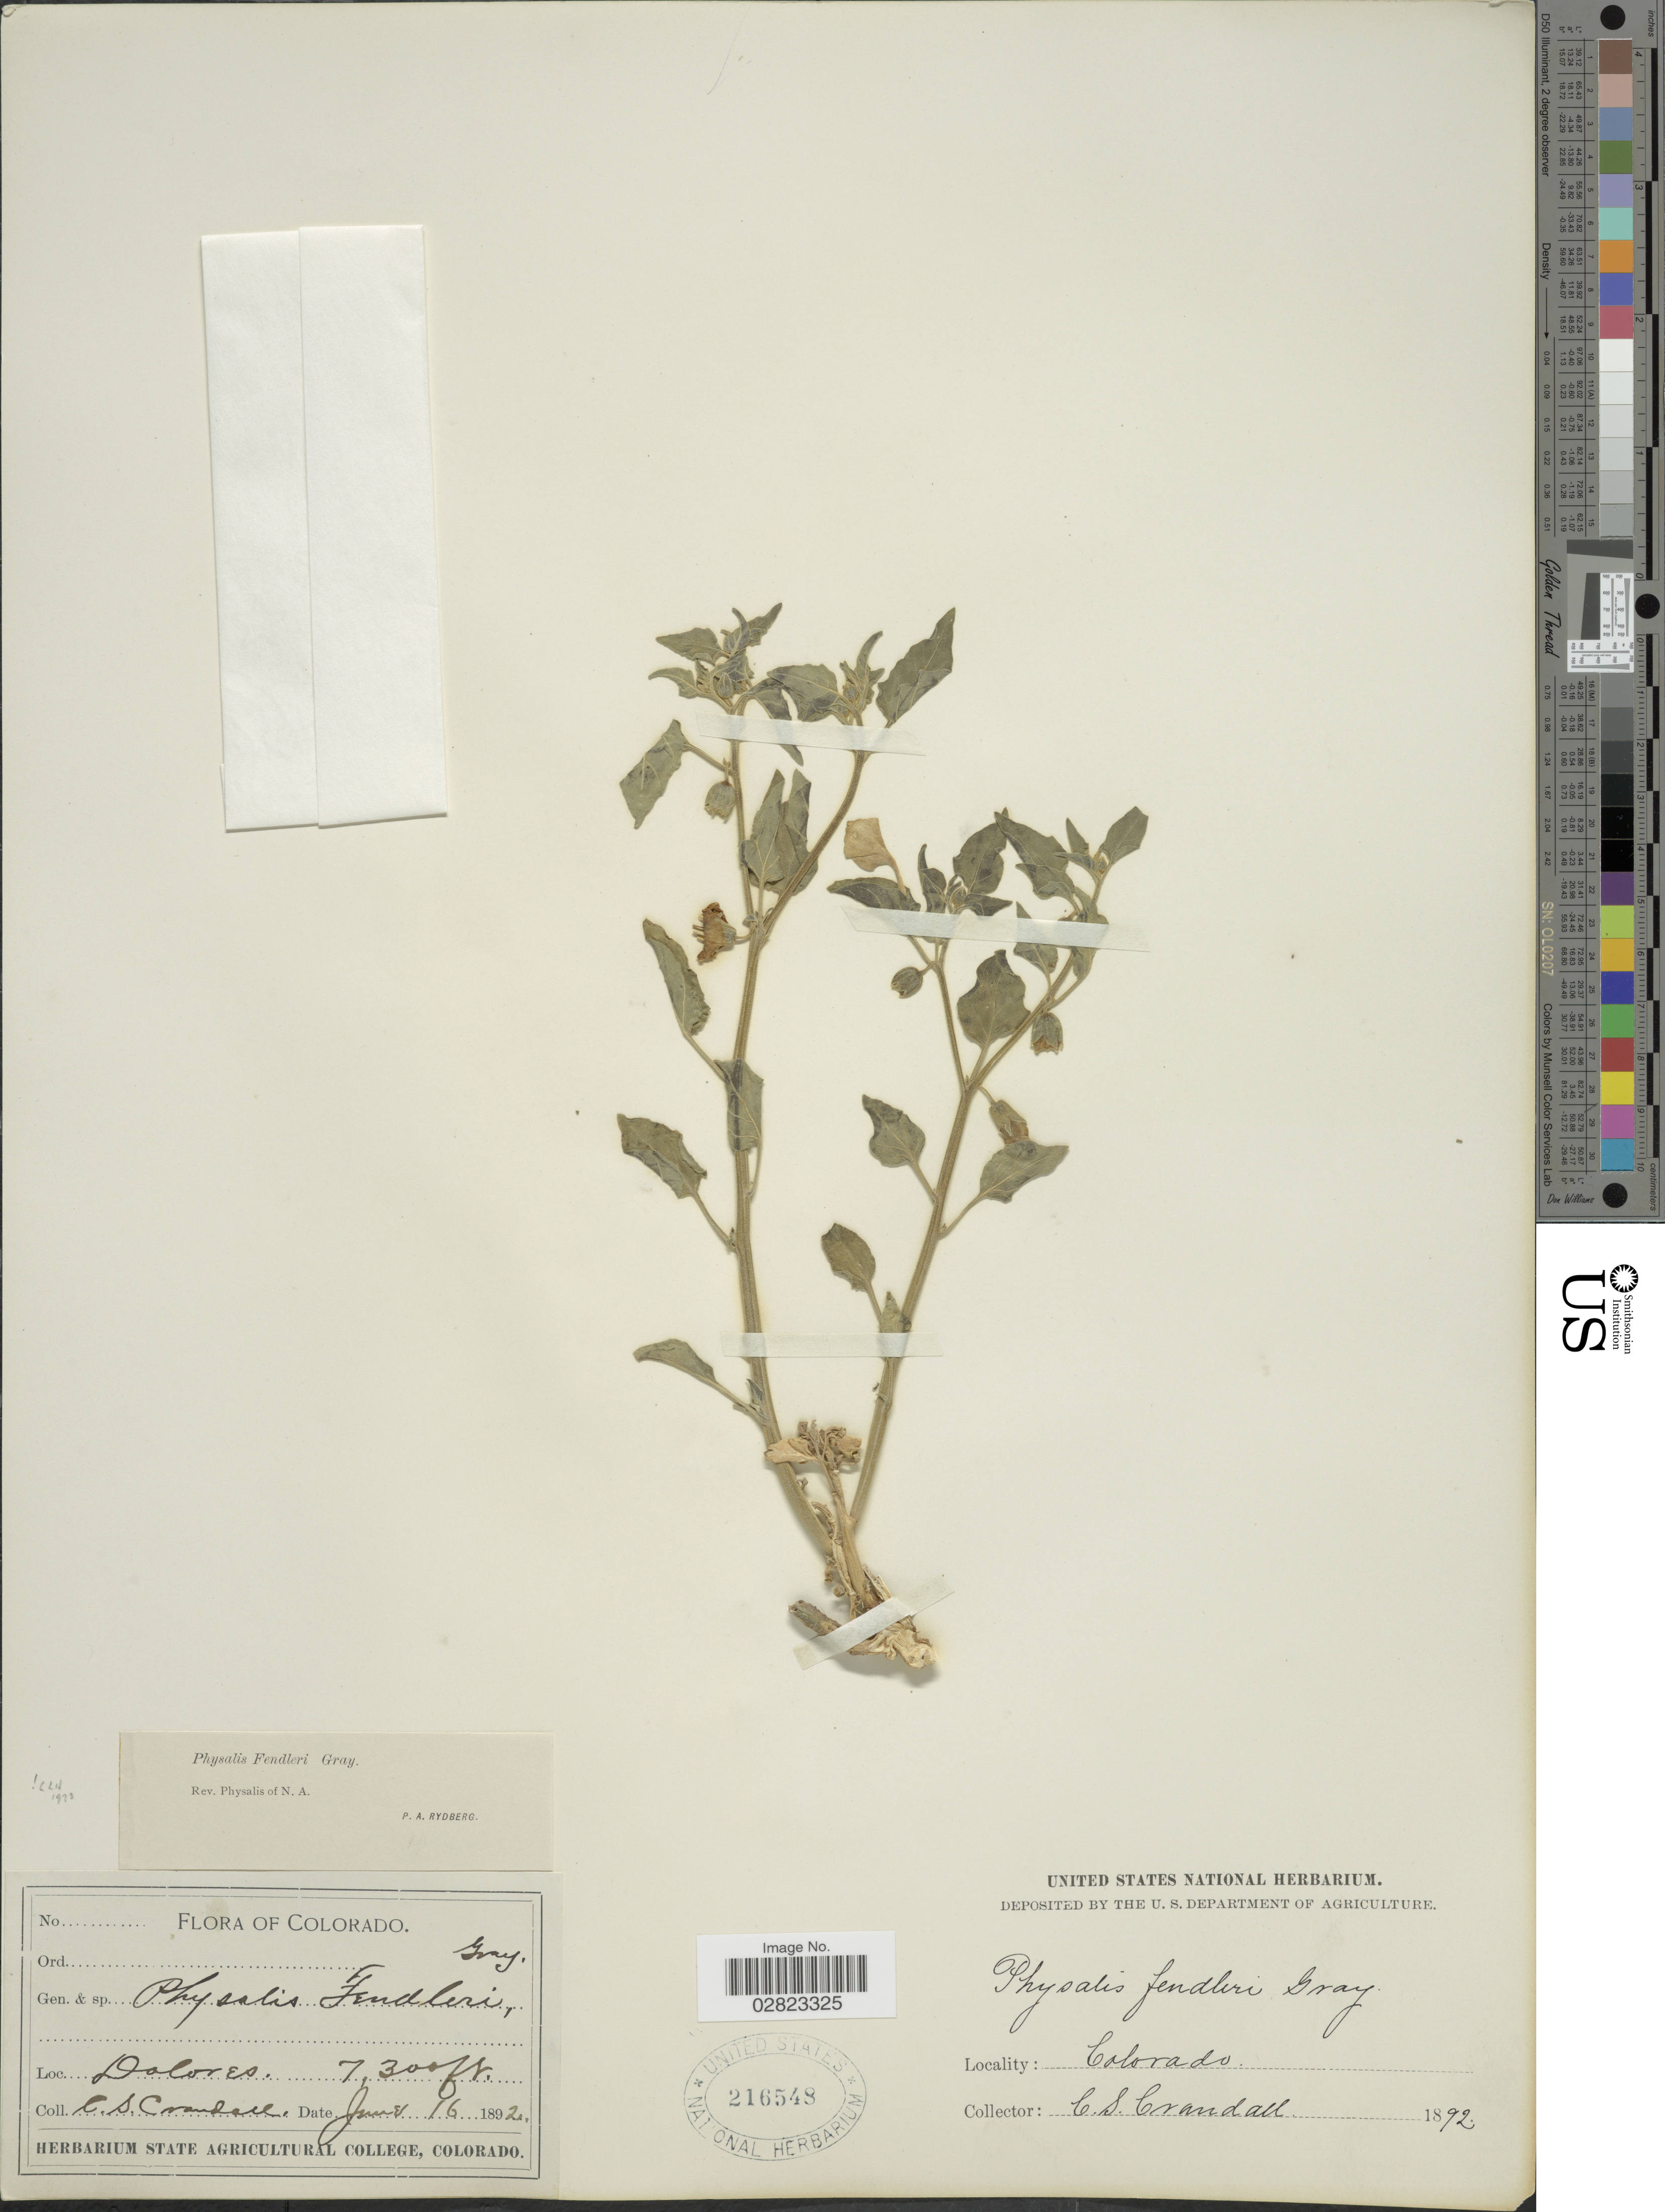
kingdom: Plantae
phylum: Tracheophyta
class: Magnoliopsida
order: Solanales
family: Solanaceae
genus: Physalis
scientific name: Physalis fendleri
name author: A. Gray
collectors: C. Crandall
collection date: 1892-06-16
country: United States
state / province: Colorado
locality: Dolores.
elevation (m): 2225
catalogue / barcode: US 216548